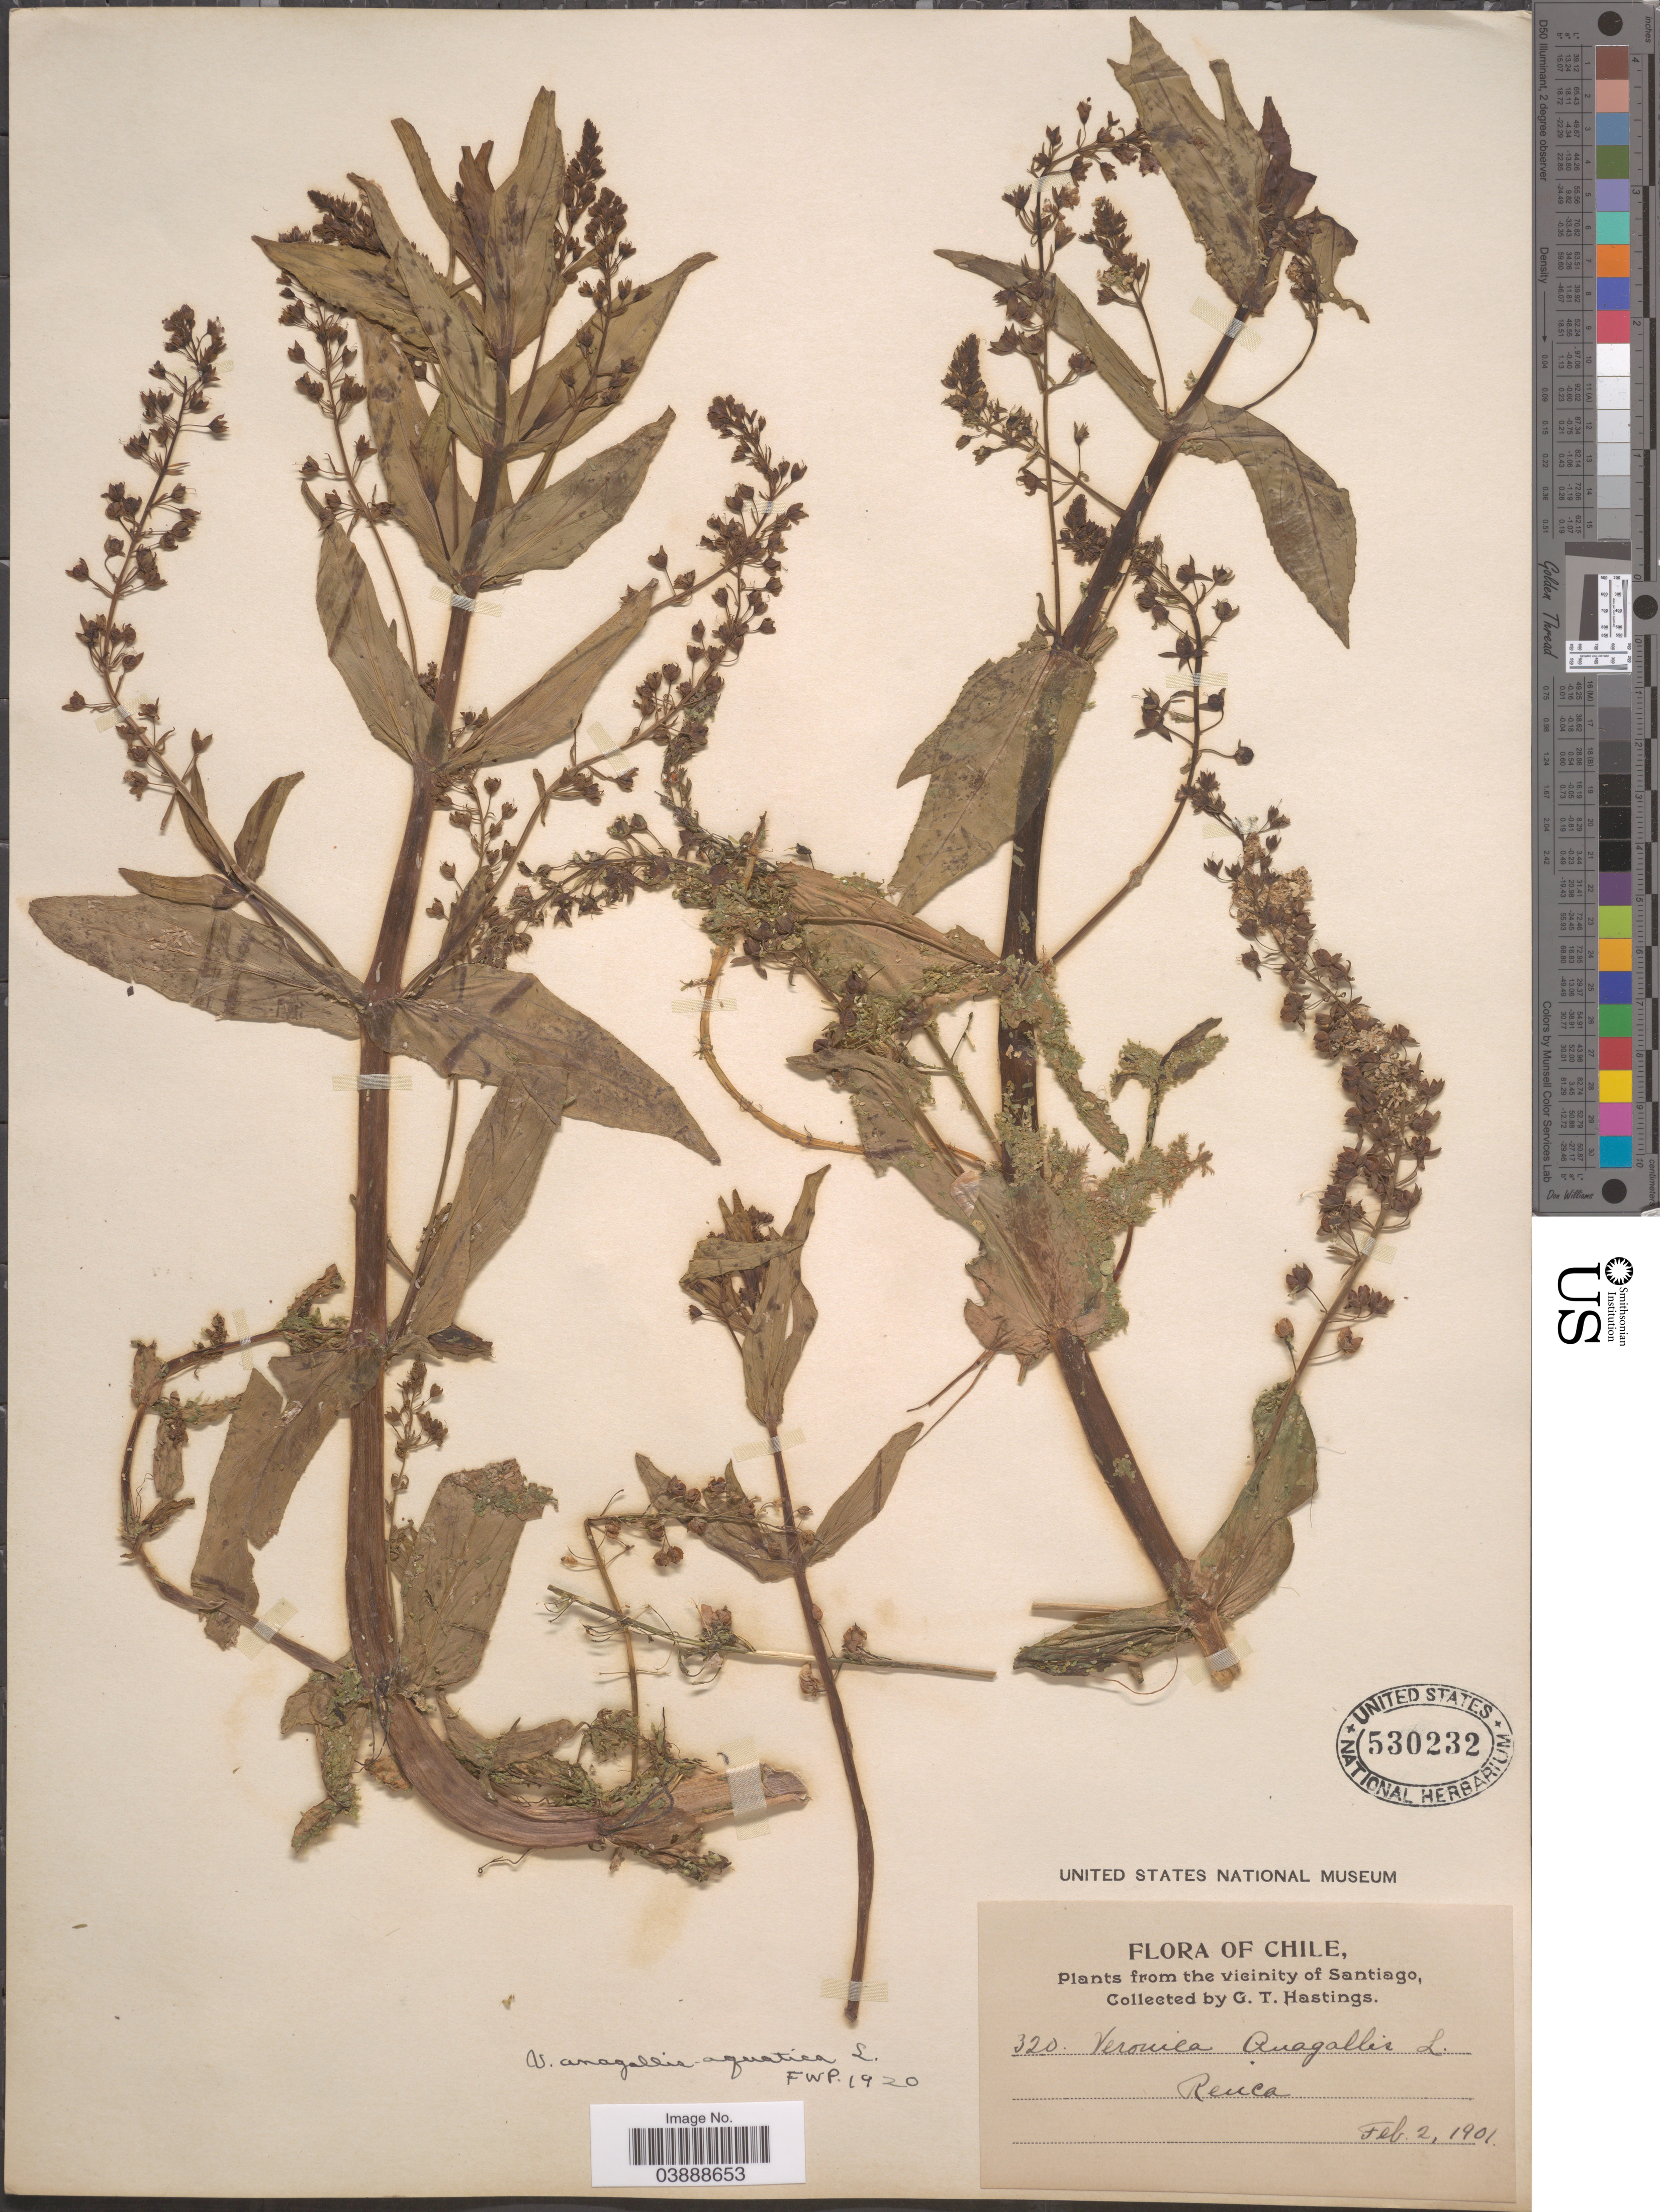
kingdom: Plantae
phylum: Tracheophyta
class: Magnoliopsida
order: Lamiales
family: Plantaginaceae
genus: Veronica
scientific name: Veronica anagallis-aquatica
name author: L.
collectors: G. Hastings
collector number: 320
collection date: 1901-02-02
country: Chile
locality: The vicinity of Santiago. Renca.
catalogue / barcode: US 530232